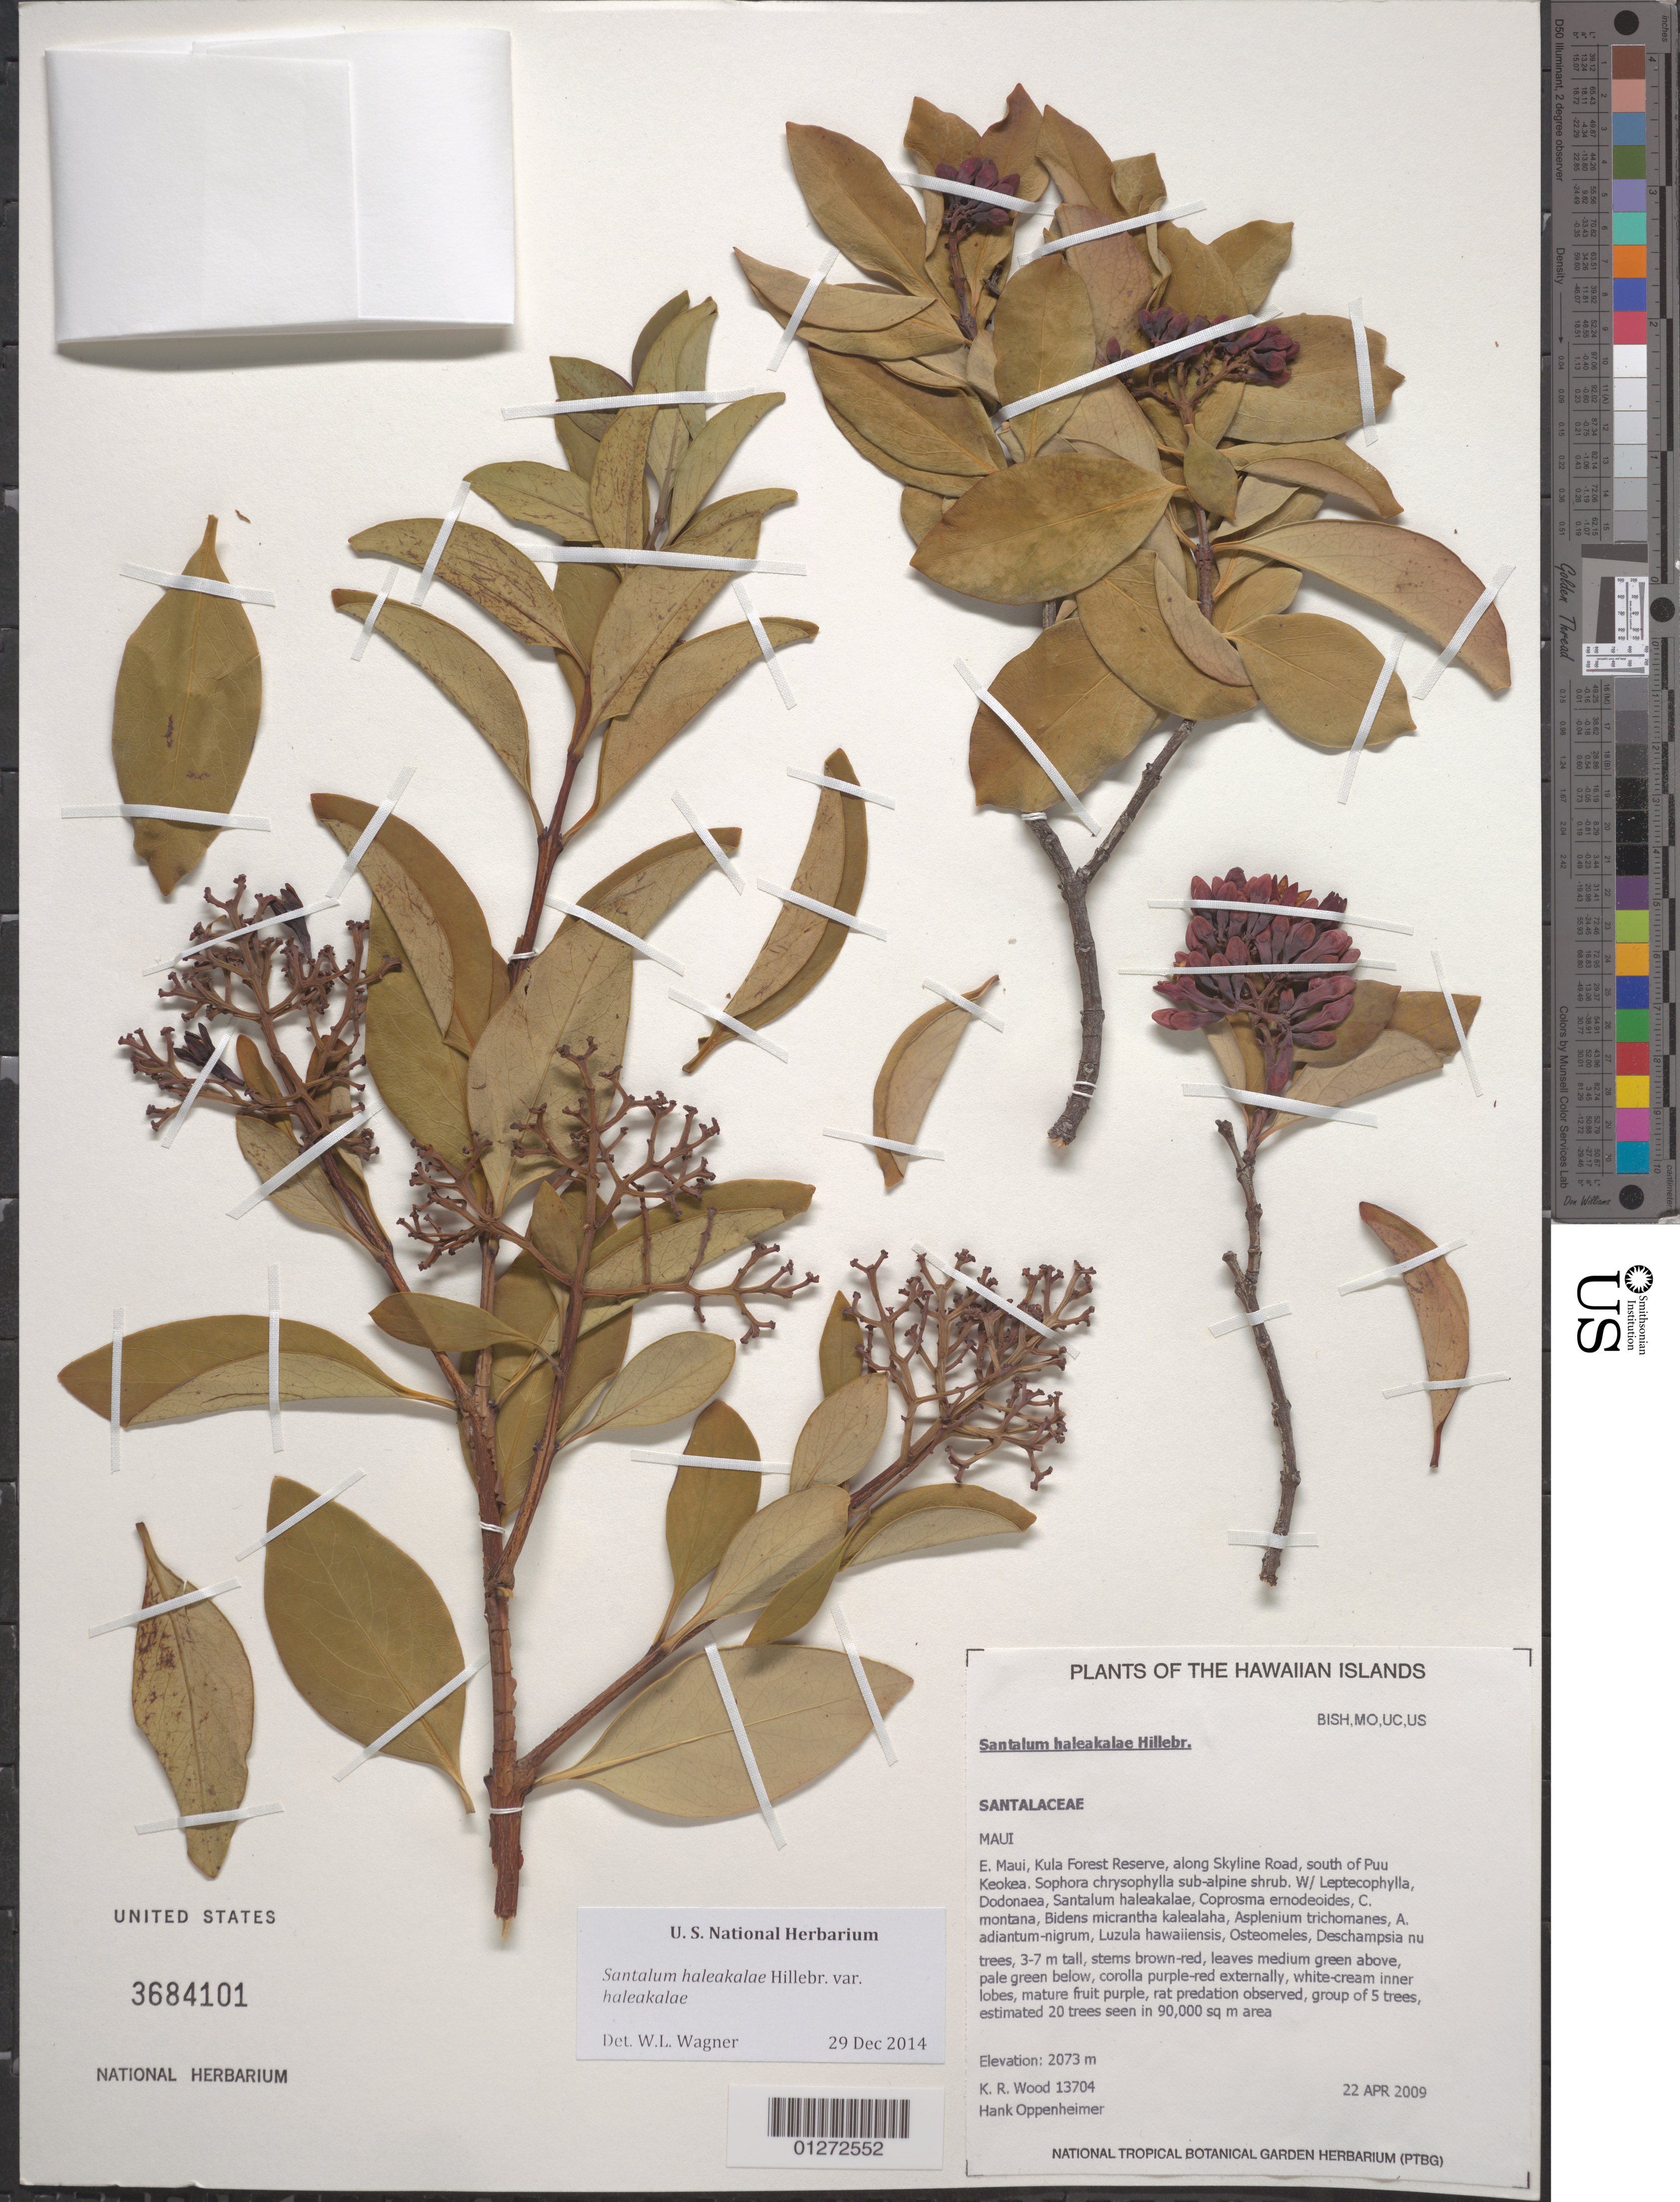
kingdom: Plantae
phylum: Tracheophyta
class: Magnoliopsida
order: Santalales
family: Santalaceae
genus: Santalum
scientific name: Santalum haleakalae var. haleakalae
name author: Hillebr.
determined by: Wagner, W. L., (BOT), Smithsonian Institution - National Museum of Natural History (UNITED STATES)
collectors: K. R. Wood & H. L. Oppenheimer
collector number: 13704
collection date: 2009-04-22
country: United States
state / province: Hawaii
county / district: Maui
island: Maui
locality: E. Maui, Kula Forest Reserve, along Skyline Road, south of Pu'u Keokea.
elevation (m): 2073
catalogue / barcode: US 3684101